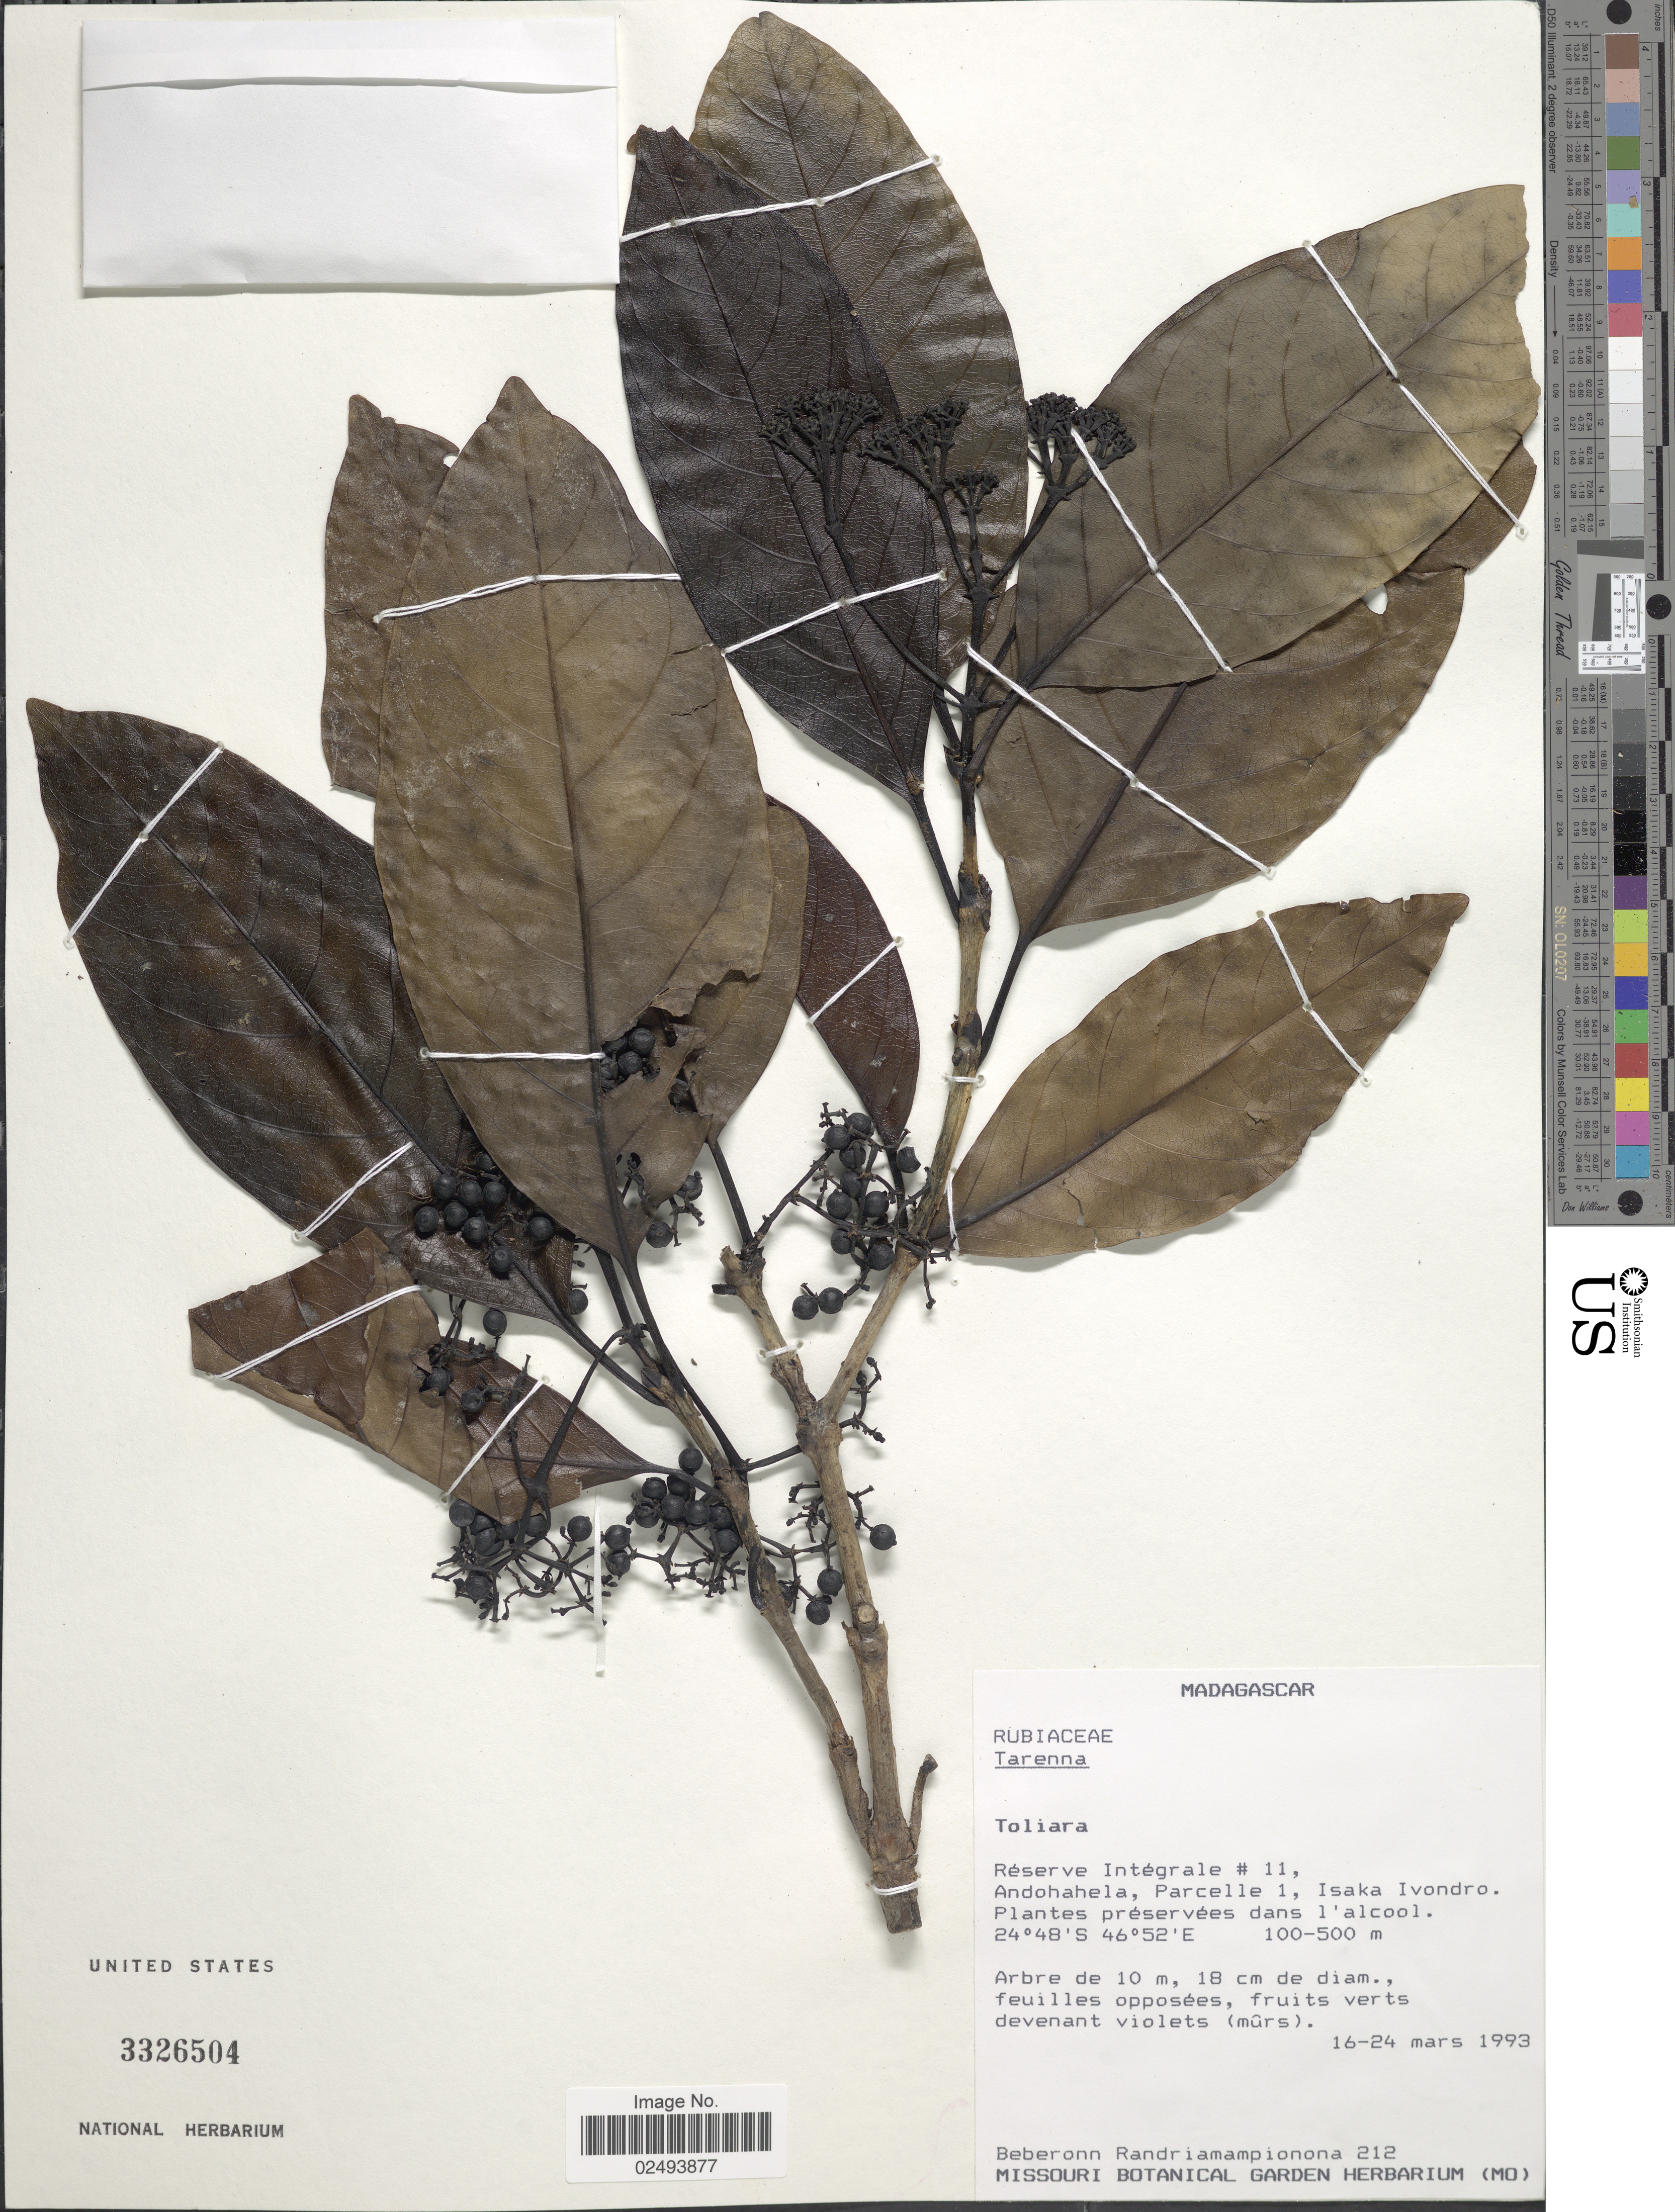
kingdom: Plantae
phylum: Tracheophyta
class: Magnoliopsida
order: Gentianales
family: Rubiaceae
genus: Tarenna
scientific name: Tarenna sp.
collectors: B. Randriamampionona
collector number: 212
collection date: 1993-03-16/1993-03-24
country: Madagascar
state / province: Anosy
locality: Reserve Integrale #11, Andohela, Parcelle 1, Isaka Ivondro. Plantes preservees dans l'alcool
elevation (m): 100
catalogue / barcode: US 3326504